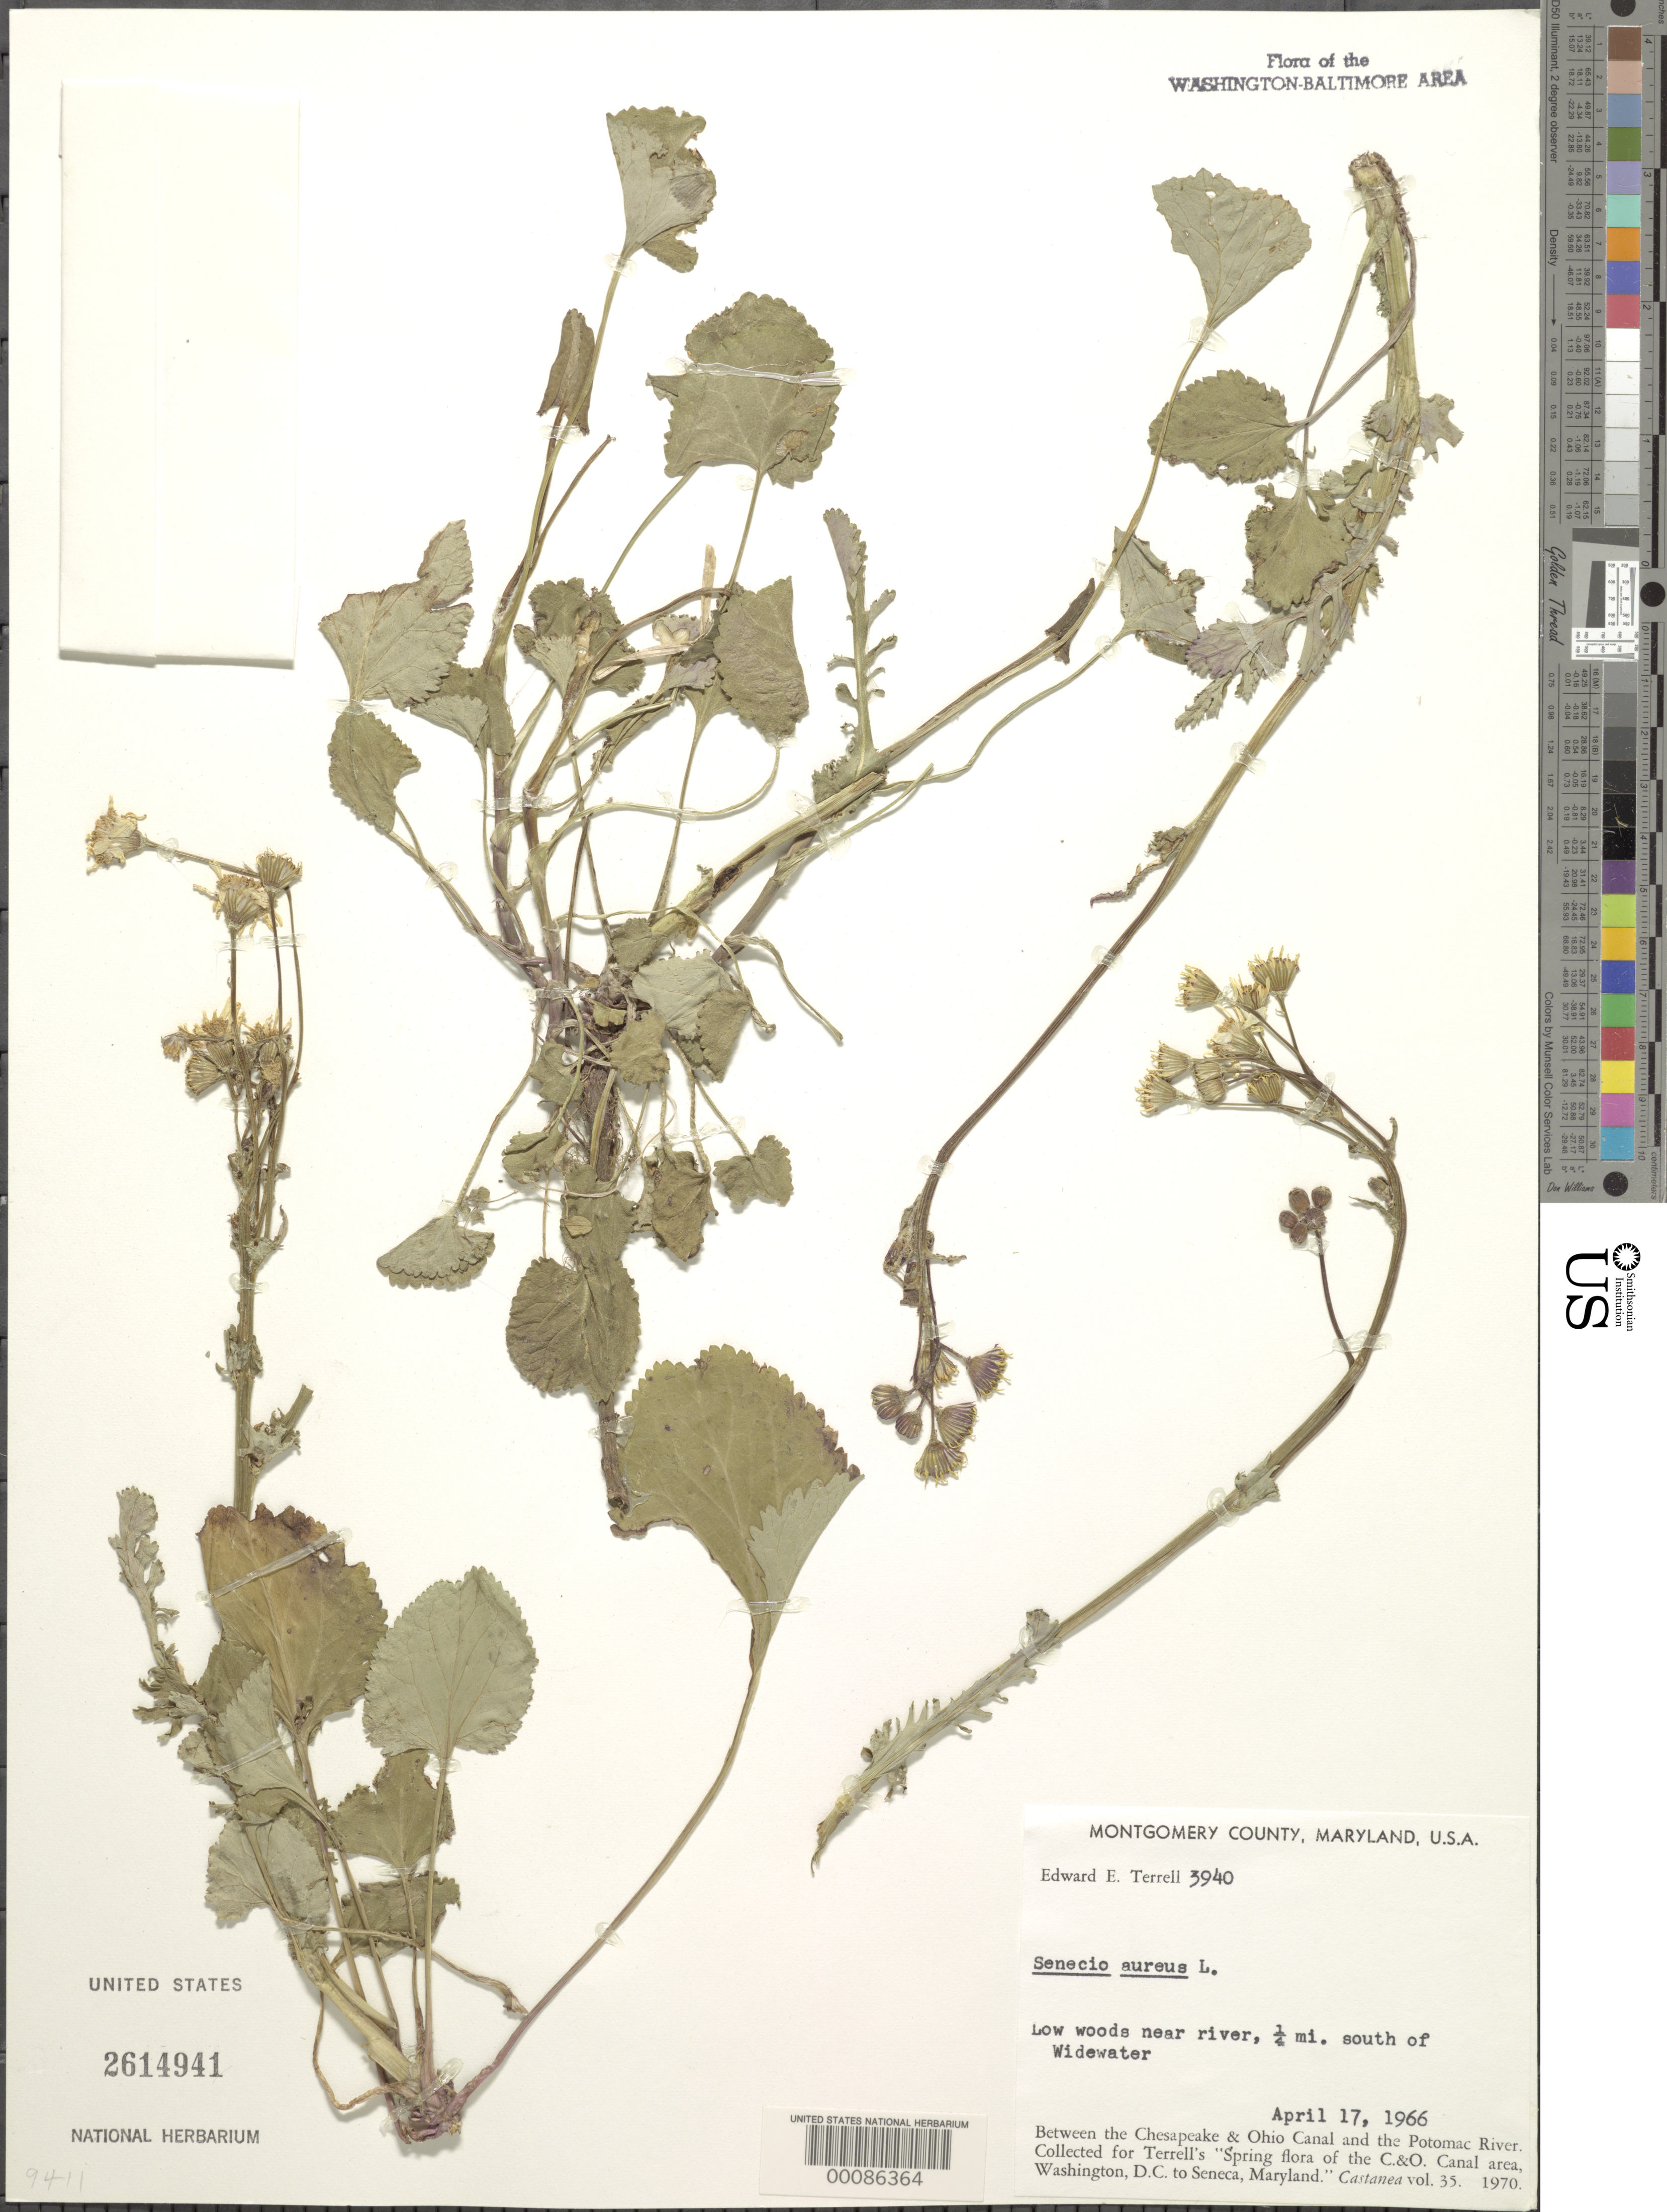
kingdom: Plantae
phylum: Tracheophyta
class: Magnoliopsida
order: Asterales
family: Asteraceae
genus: Packera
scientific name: Packera aurea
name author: (L.) Á. Löve & D. Löve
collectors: E. E. Terrell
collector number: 3940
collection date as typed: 17 Apr 1966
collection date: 1966-04-17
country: United States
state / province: Maryland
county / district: Montgomery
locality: South of Widewater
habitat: Low woods near river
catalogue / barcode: US 2614941